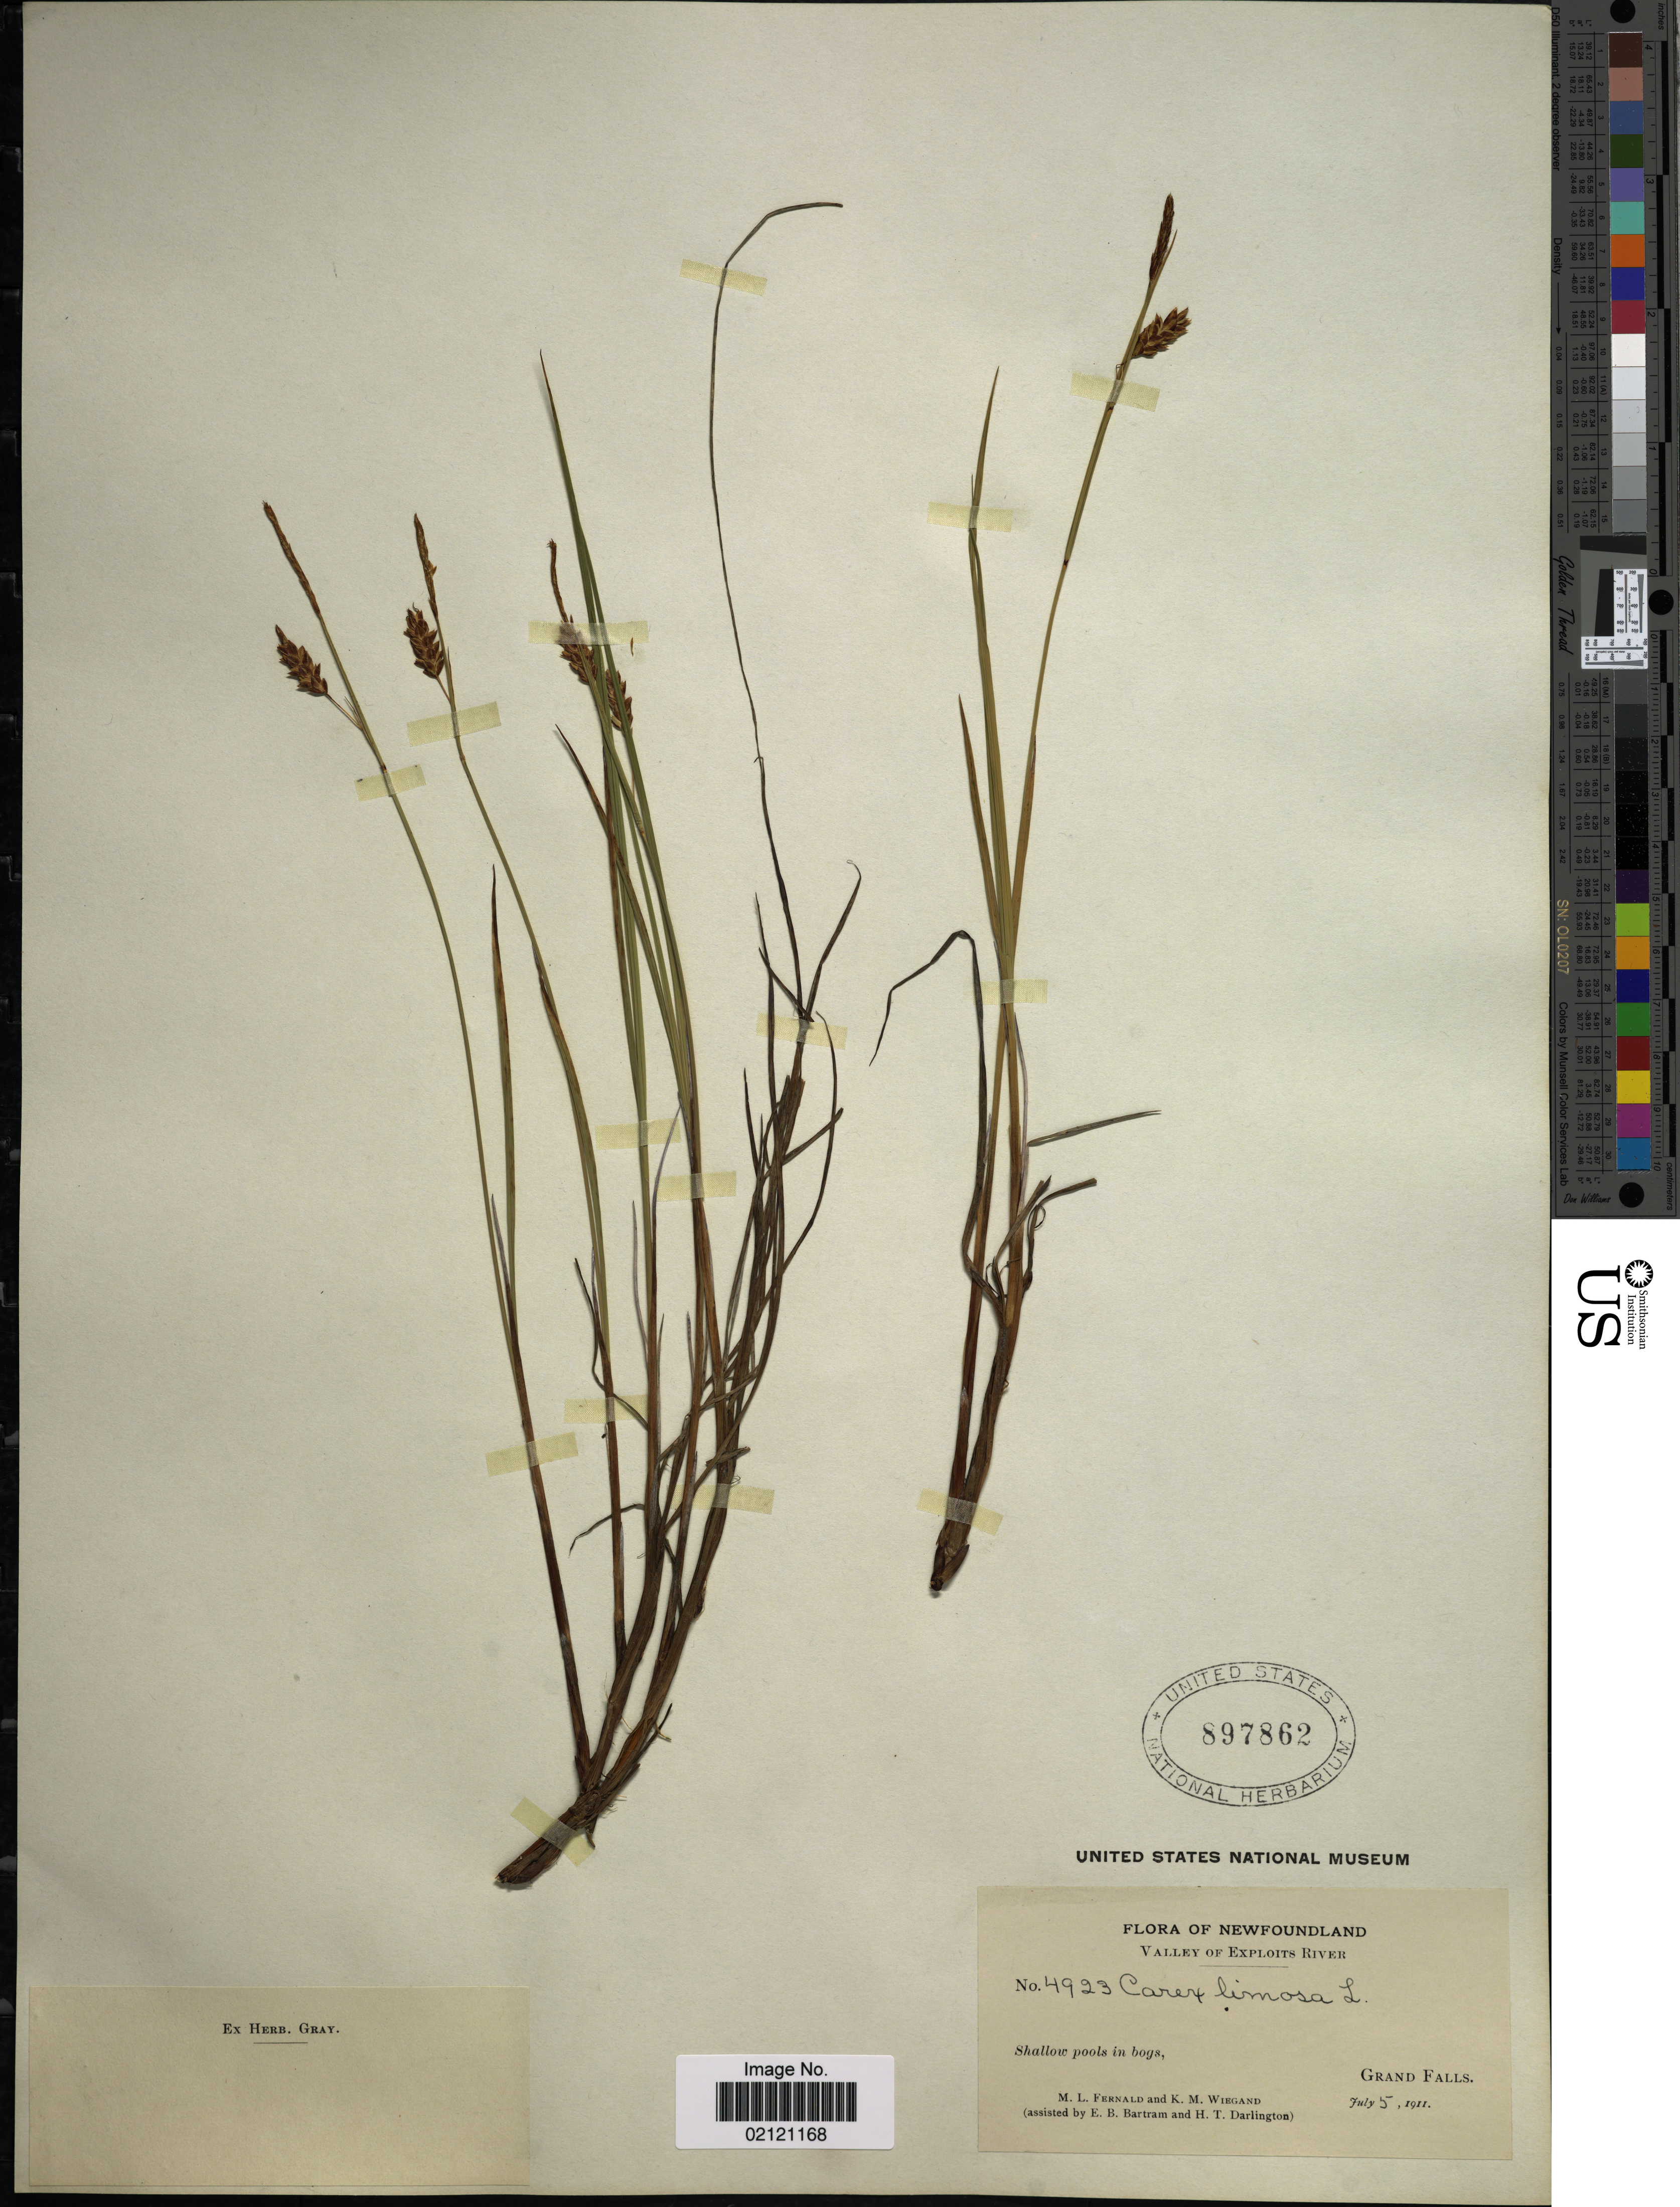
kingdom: Plantae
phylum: Tracheophyta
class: Liliopsida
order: Poales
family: Cyperaceae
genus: Carex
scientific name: Carex limosa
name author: L.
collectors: M. L. Fernald, K. M. Wiegand, E. B. Bartram & H. Darlington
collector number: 4923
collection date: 1911-07-05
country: Canada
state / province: Newfoundland and Labrador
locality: Valley of Exploits River, Grand Falls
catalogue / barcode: US 897862